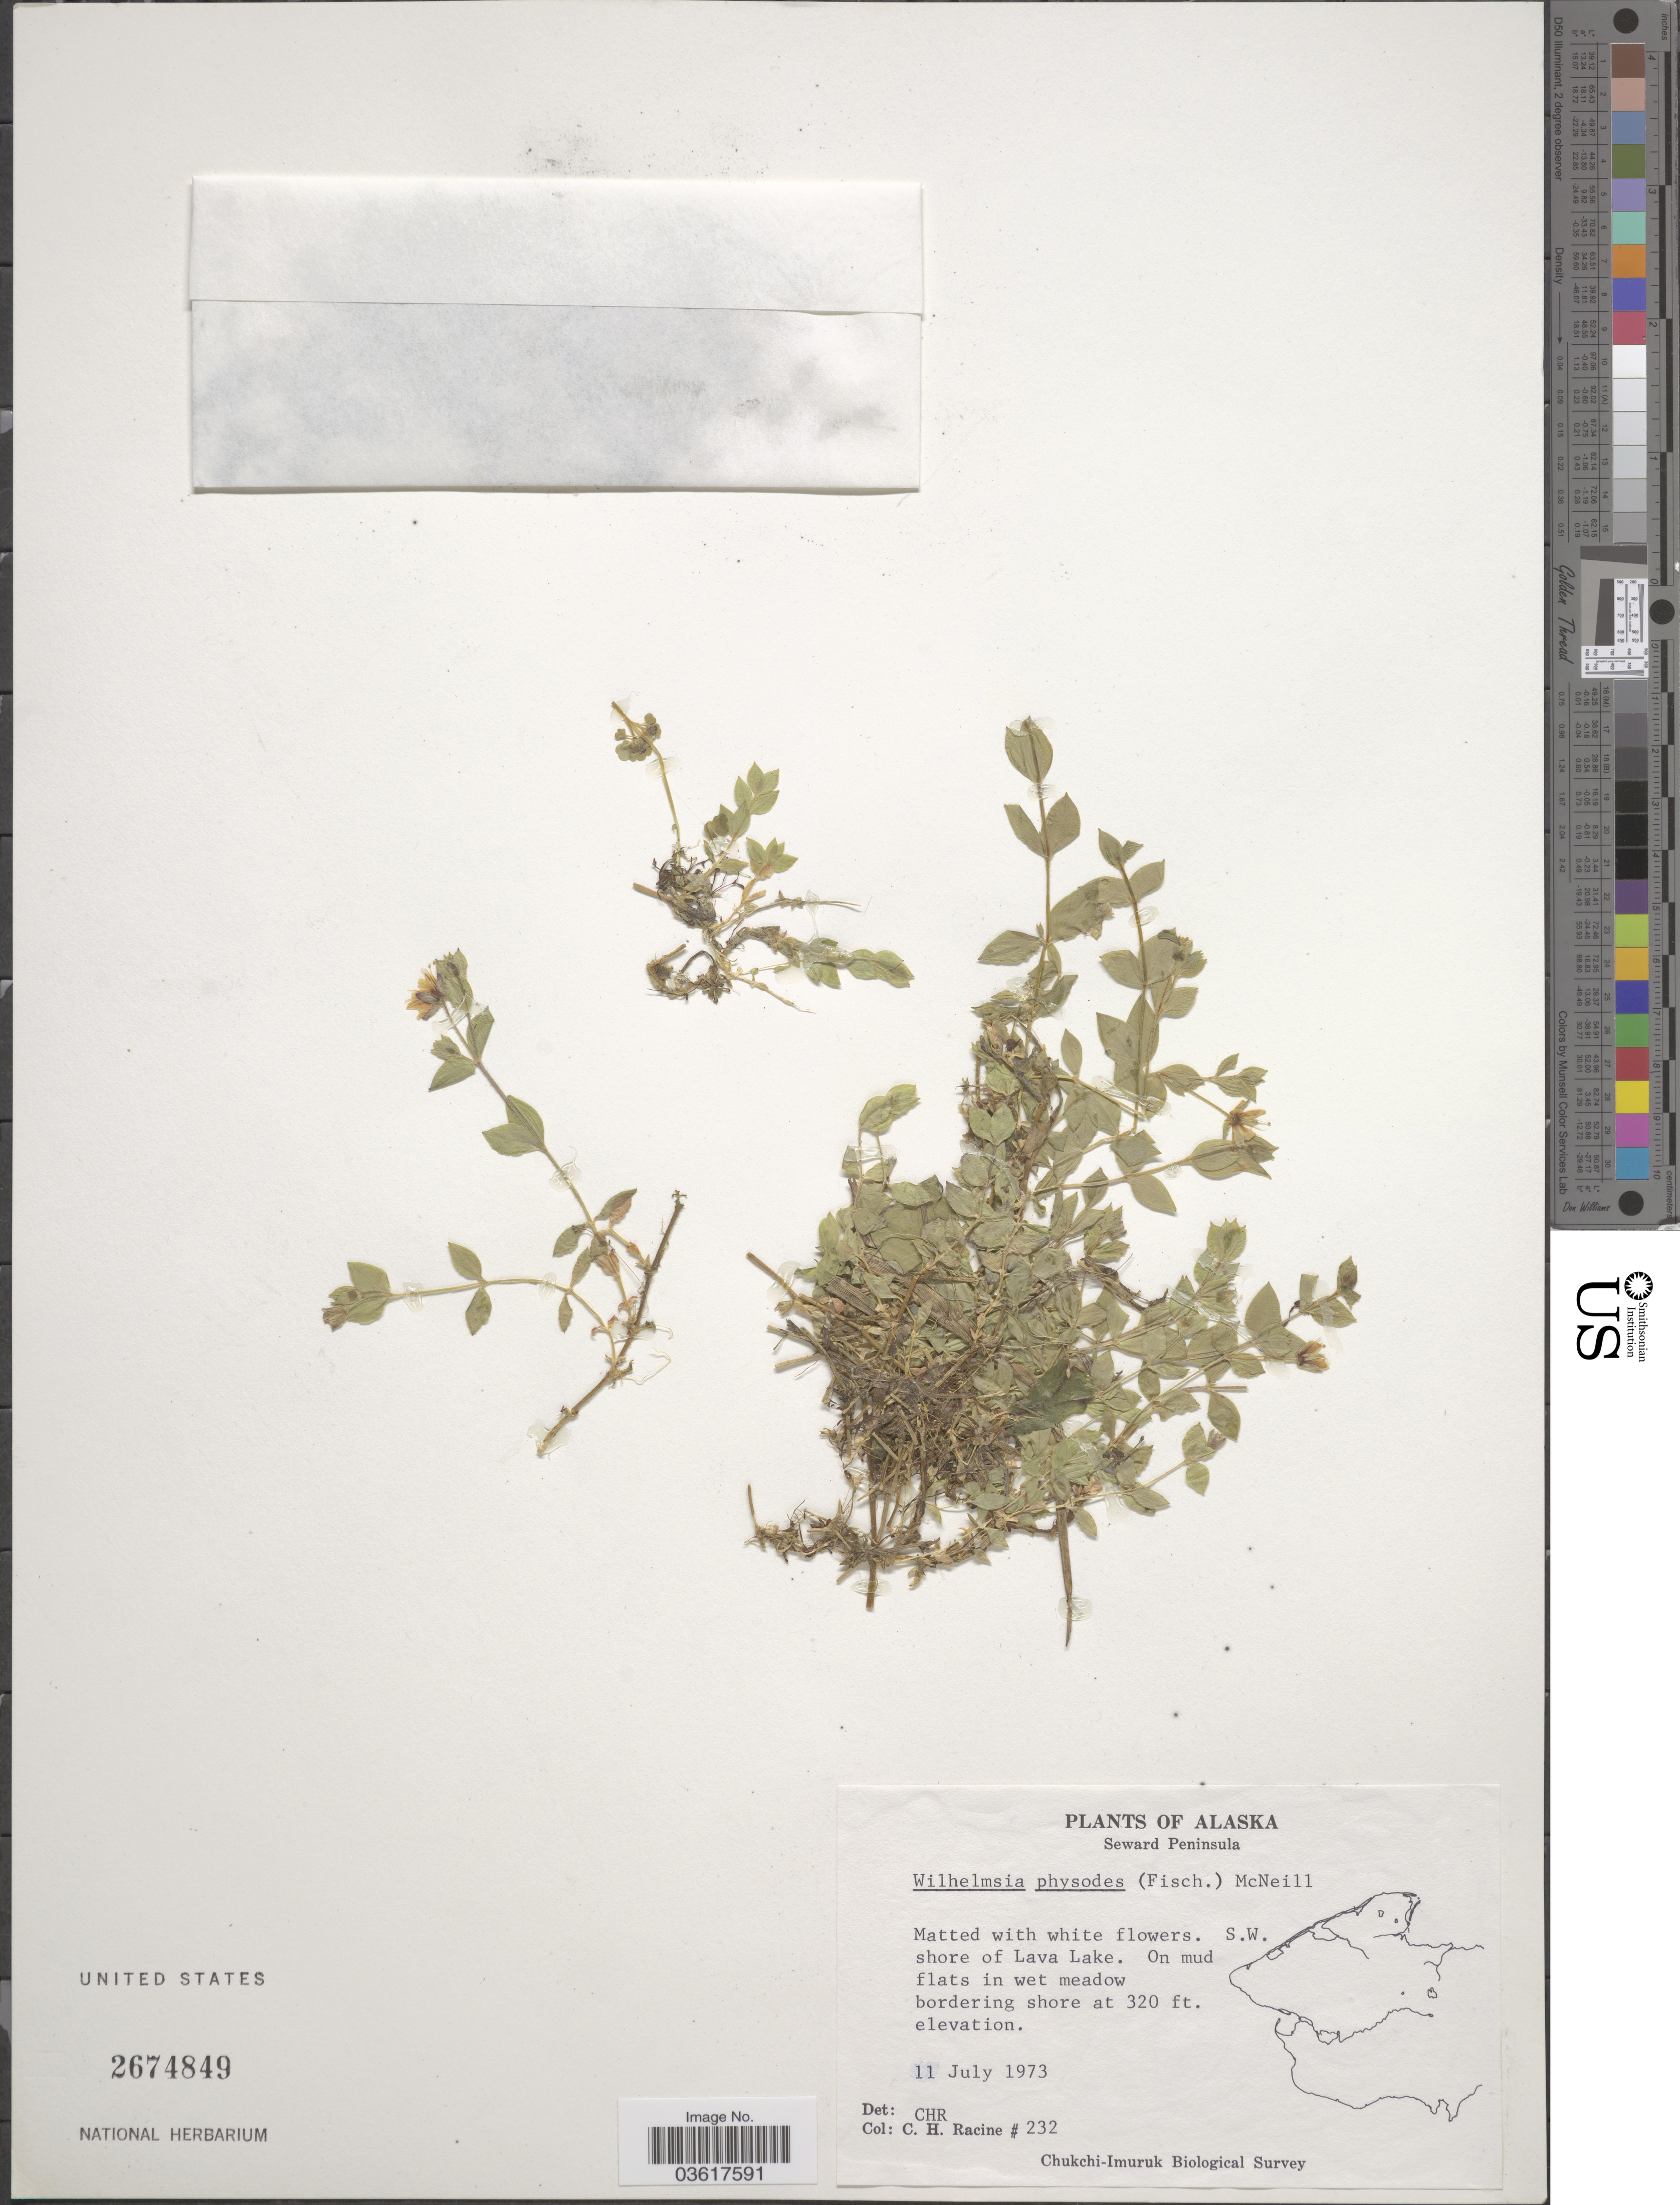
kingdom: Plantae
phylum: Tracheophyta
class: Magnoliopsida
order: Caryophyllales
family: Caryophyllaceae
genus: Wilhelmsia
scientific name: Wilhelmsia sp.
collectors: C. Racine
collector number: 232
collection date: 1973-07-11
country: United States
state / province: Alaska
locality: Seward Peninsula. S.W. shore of Lava Lake.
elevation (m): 98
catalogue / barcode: US 2674849